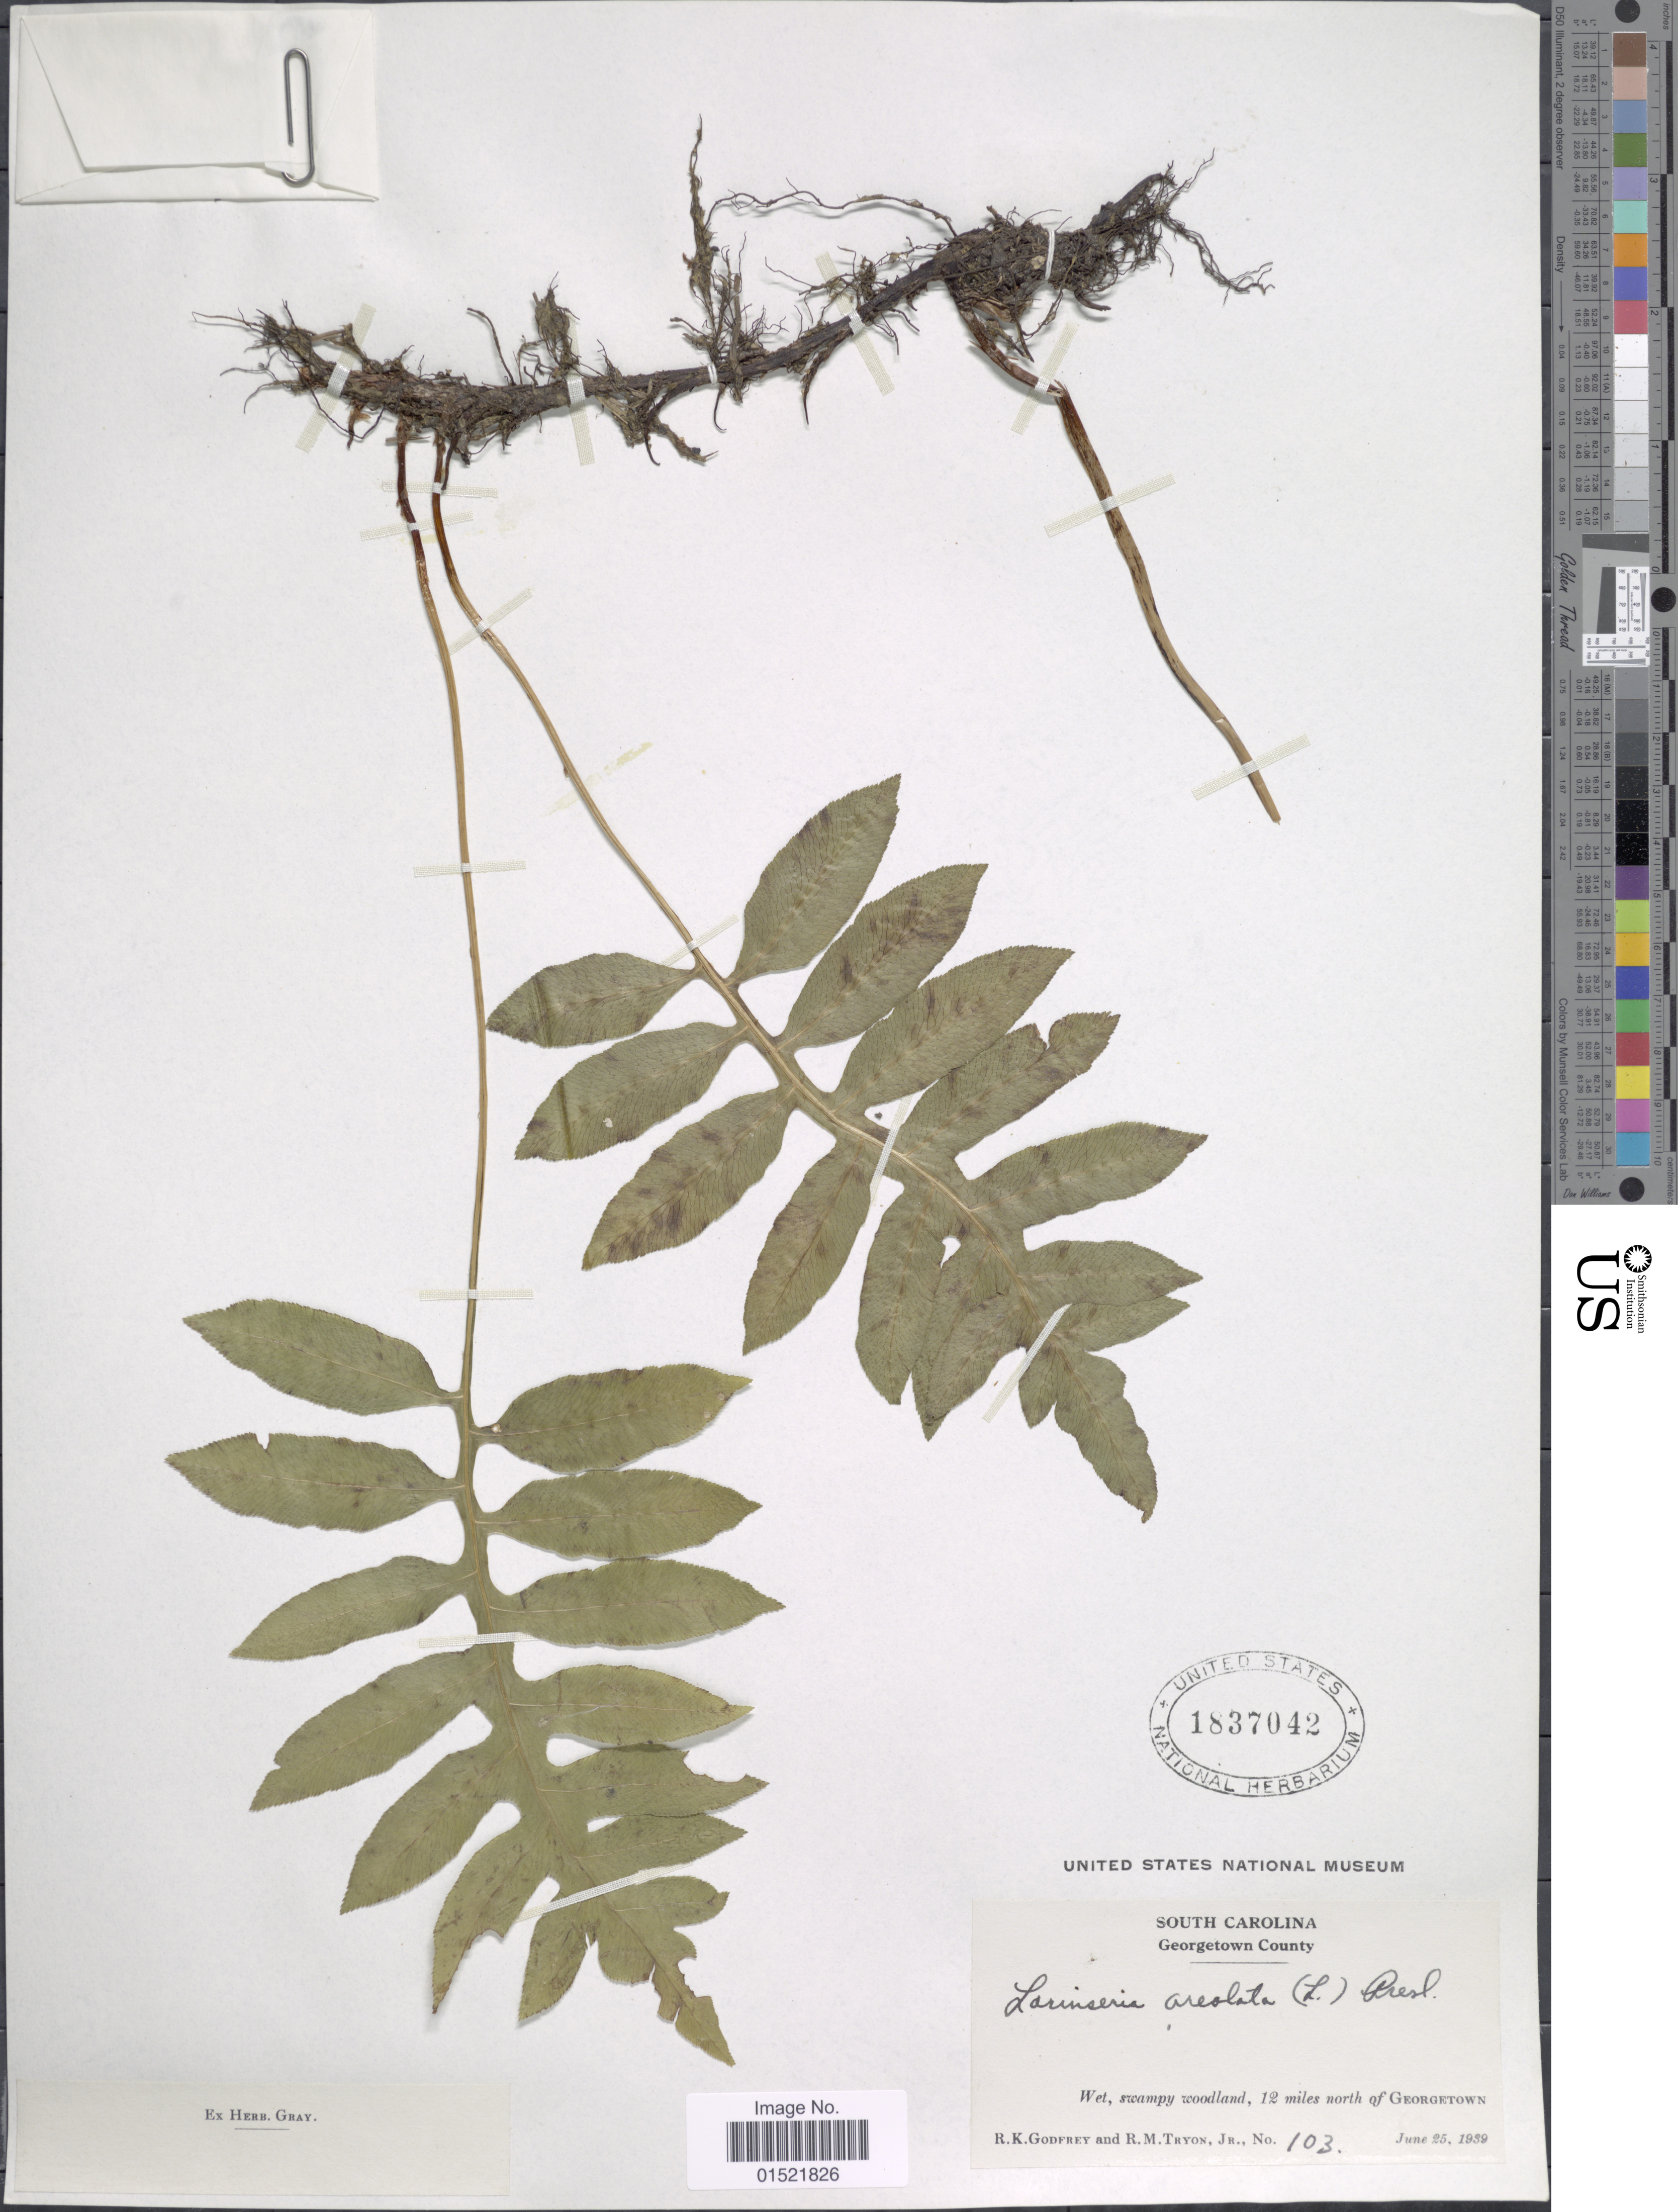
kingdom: Plantae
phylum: Tracheophyta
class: Polypodiopsida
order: Polypodiales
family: Blechnaceae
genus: Woodwardia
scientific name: Woodwardia areolata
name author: (L.) T. Moore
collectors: R. K. Godfrey & R. M. Tryon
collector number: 103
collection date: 1939-06-25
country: United States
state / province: South Carolina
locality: Georgetown County, wet swampy woodland 12 miles north of Georgetown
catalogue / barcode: US 1837042